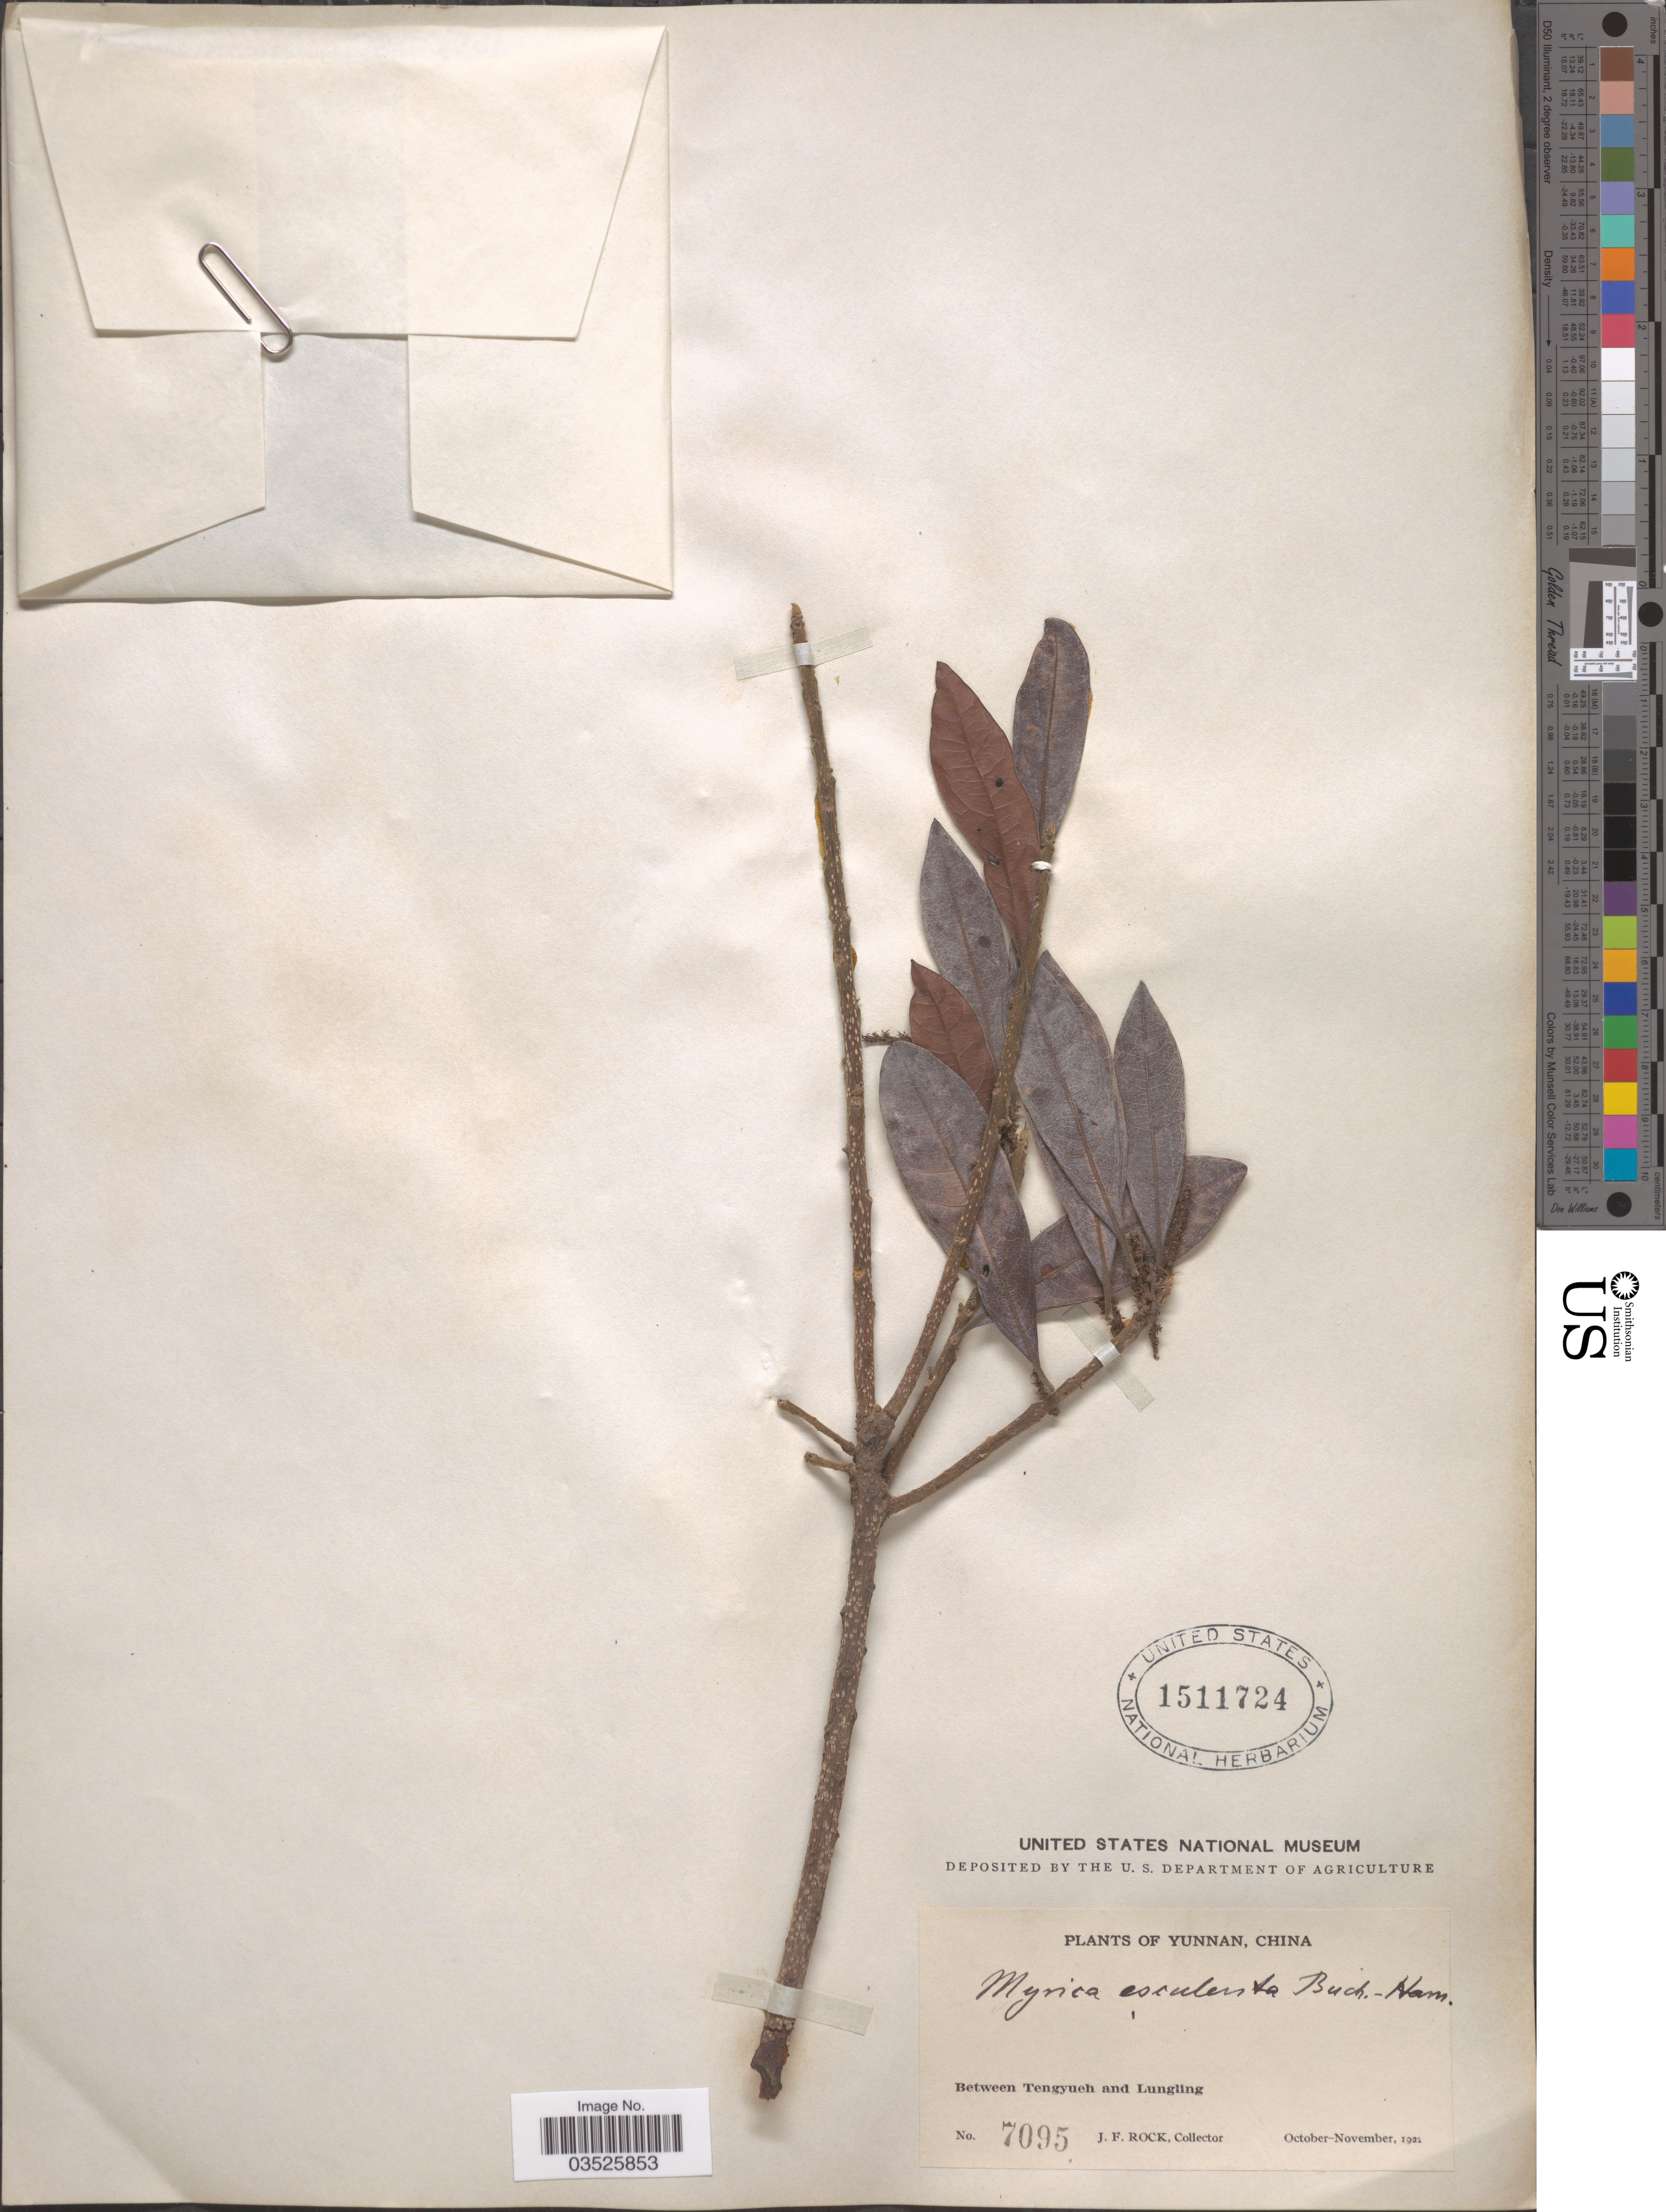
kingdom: Plantae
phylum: Tracheophyta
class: Magnoliopsida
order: Fagales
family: Myricaceae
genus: Morella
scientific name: Morella esculenta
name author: (Buch.-Ham. ex D. Don) I.M. Turner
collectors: J. Rock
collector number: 7095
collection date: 1922-10/1922-11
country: China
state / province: Yunnan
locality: Between Tengyueh and Lungling.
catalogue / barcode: US 1511724